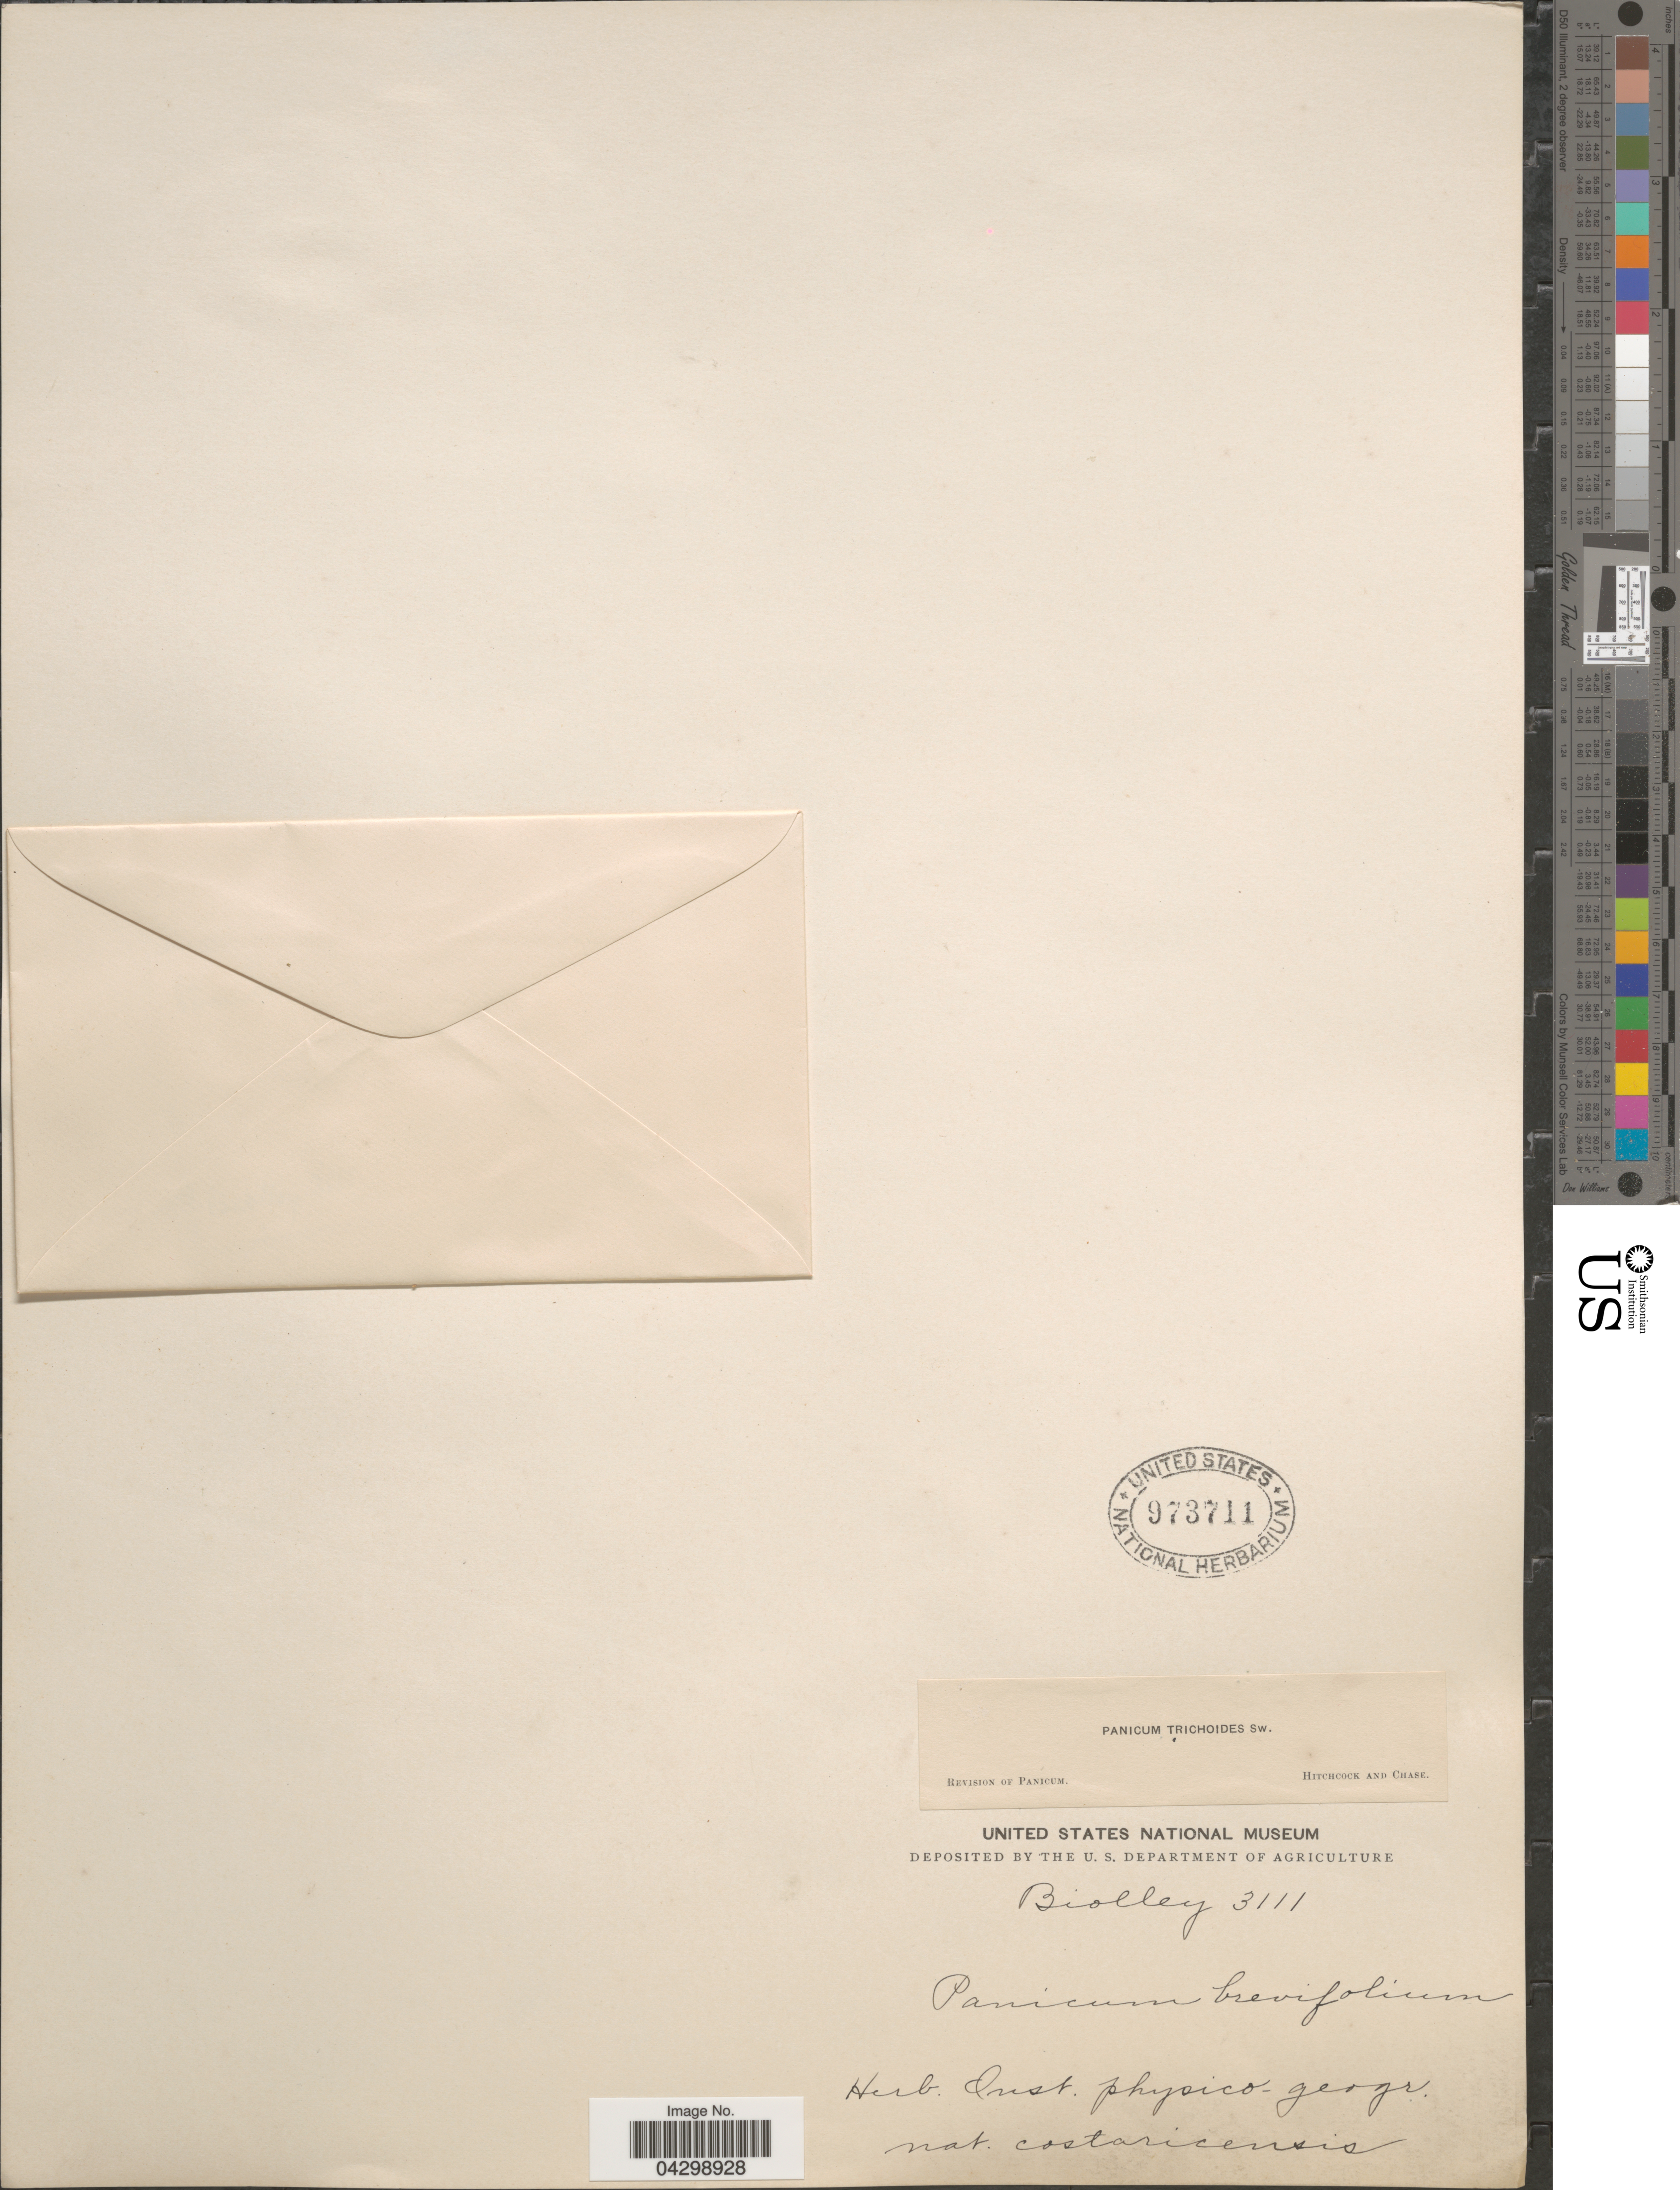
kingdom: Plantae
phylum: Tracheophyta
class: Liliopsida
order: Poales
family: Poaceae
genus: Panicum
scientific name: Panicum trichoides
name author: Sw.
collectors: Biolley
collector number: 3111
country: Costa Rica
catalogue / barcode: US 973711